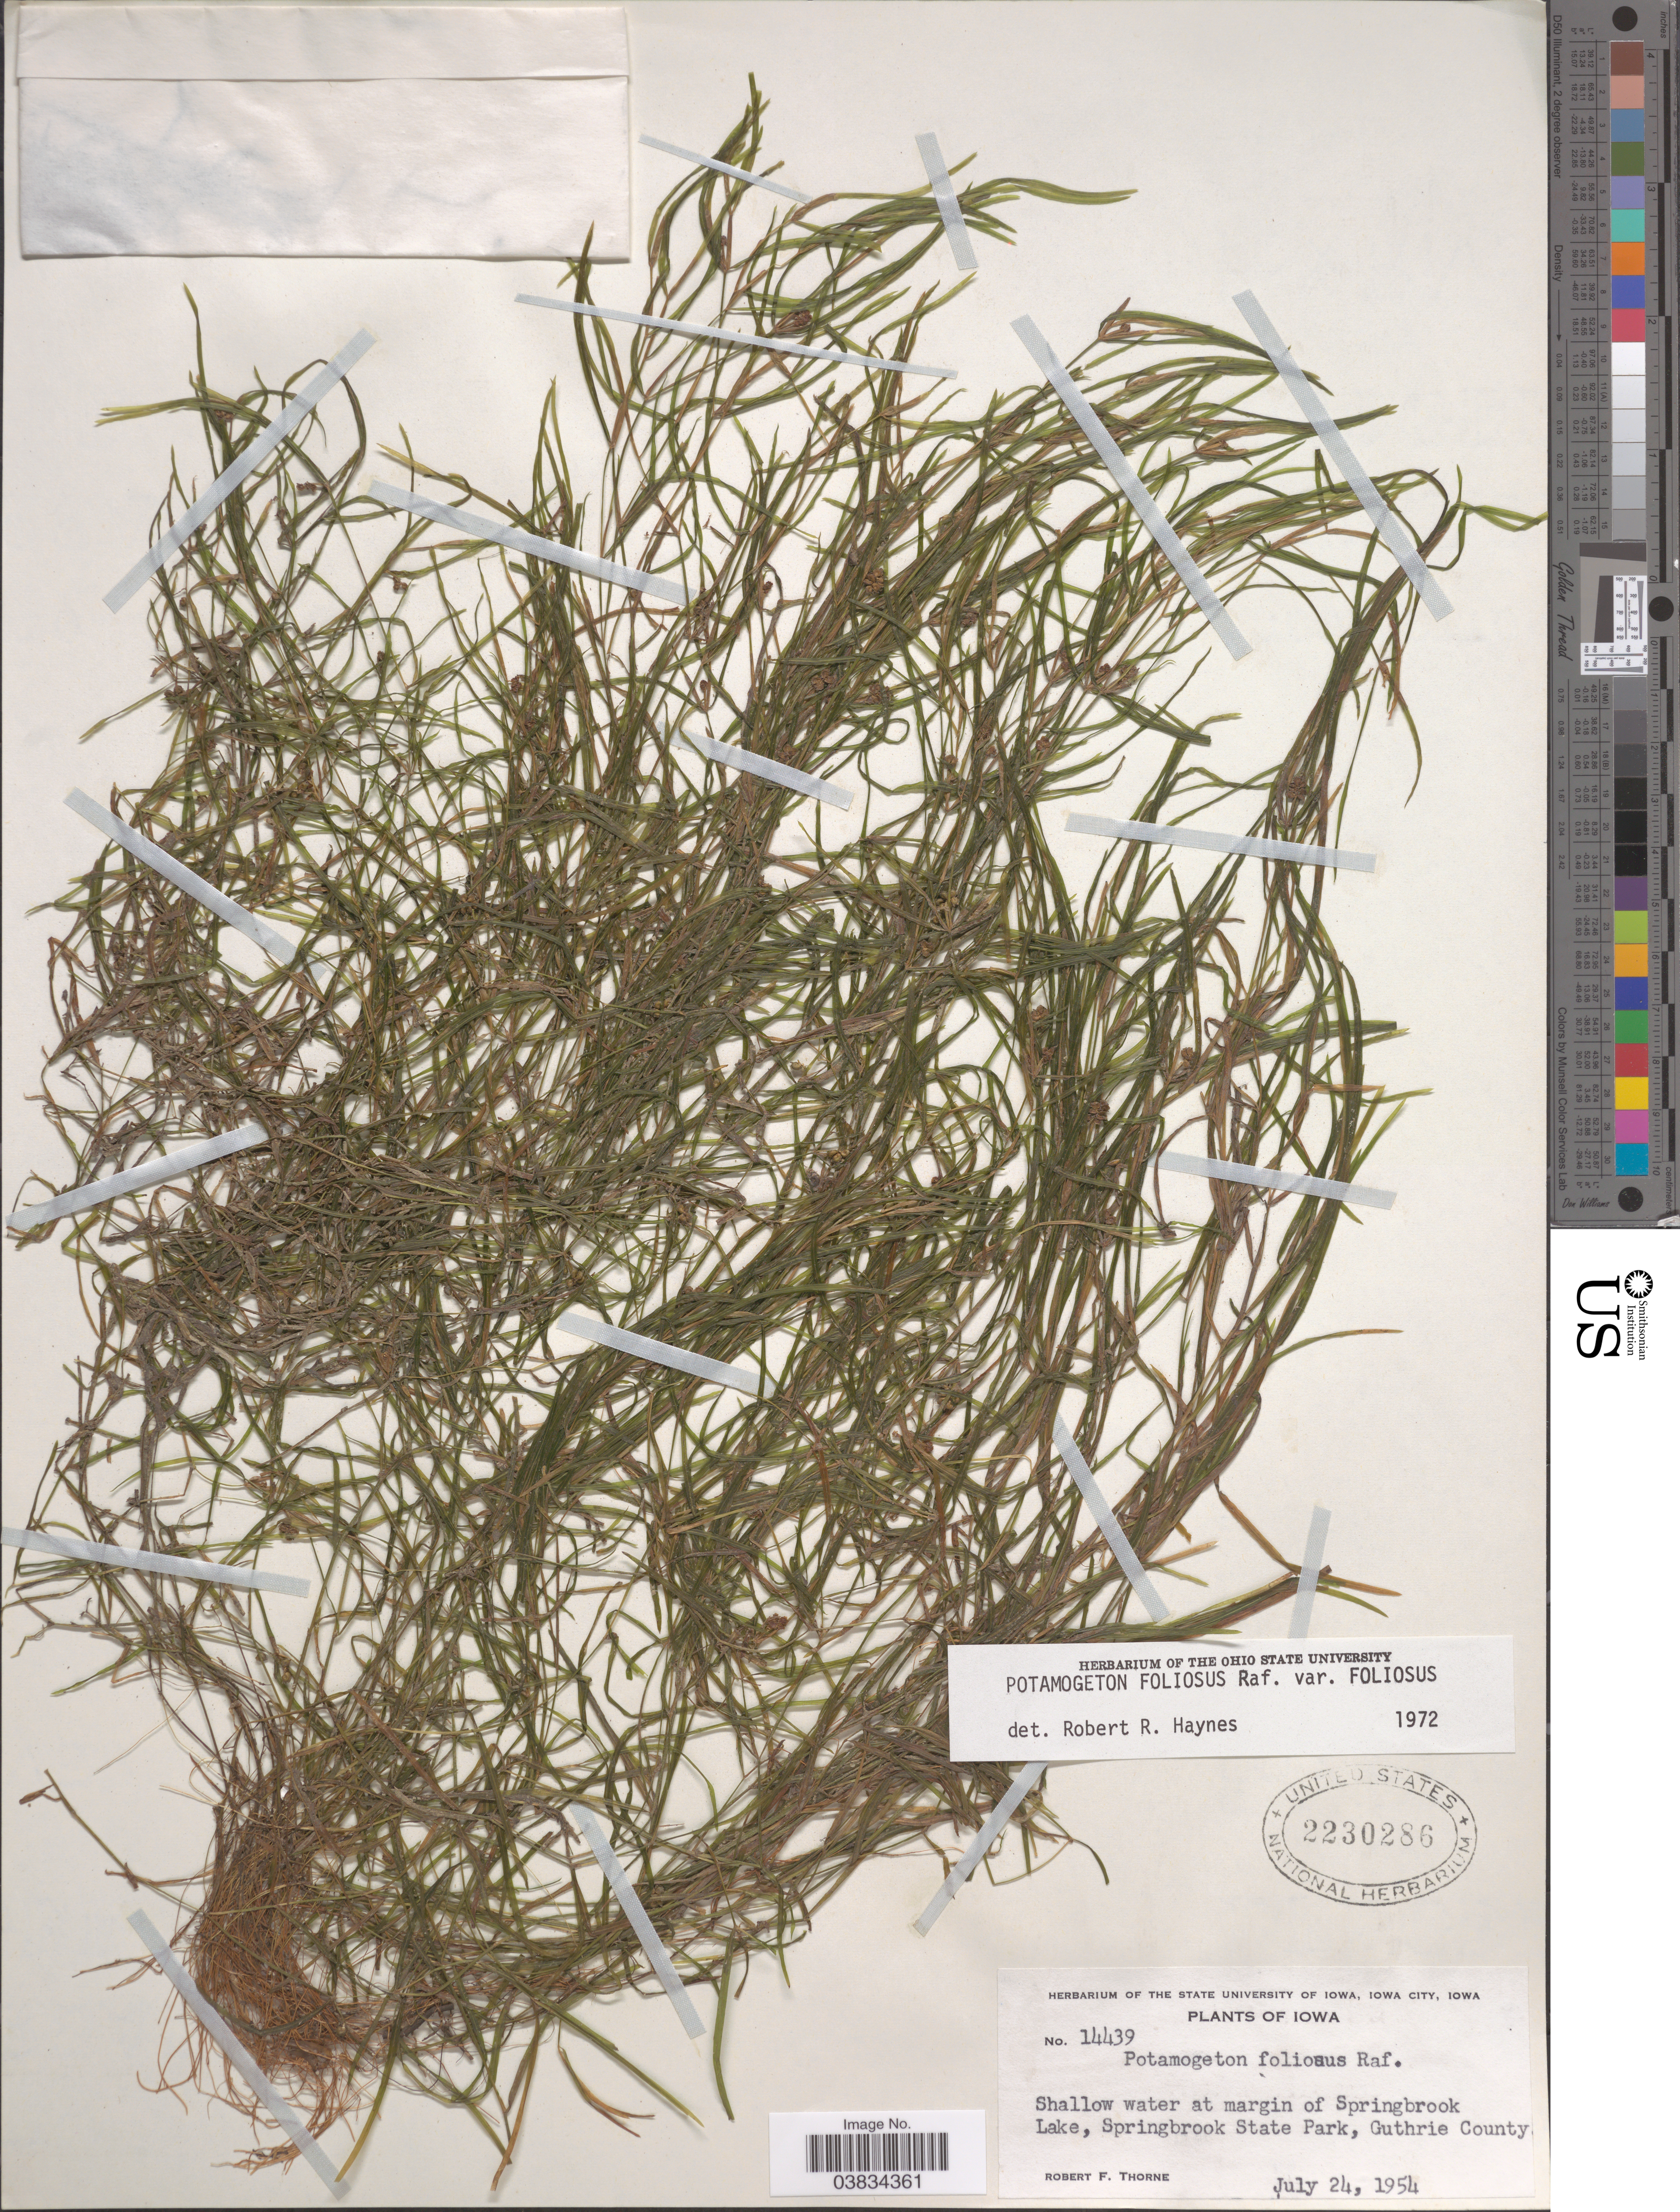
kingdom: Plantae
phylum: Tracheophyta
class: Liliopsida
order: Alismatales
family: Potamogetonaceae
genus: Potamogeton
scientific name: Potamogeton foliosus var. foliosus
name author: Raf.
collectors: R. F. Thorne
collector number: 14439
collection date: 1954-07-24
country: United States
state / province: Iowa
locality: Shallow water at margin of Springbrook Lake, Springbrook State Park, Guthrie County.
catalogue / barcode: US 2230286